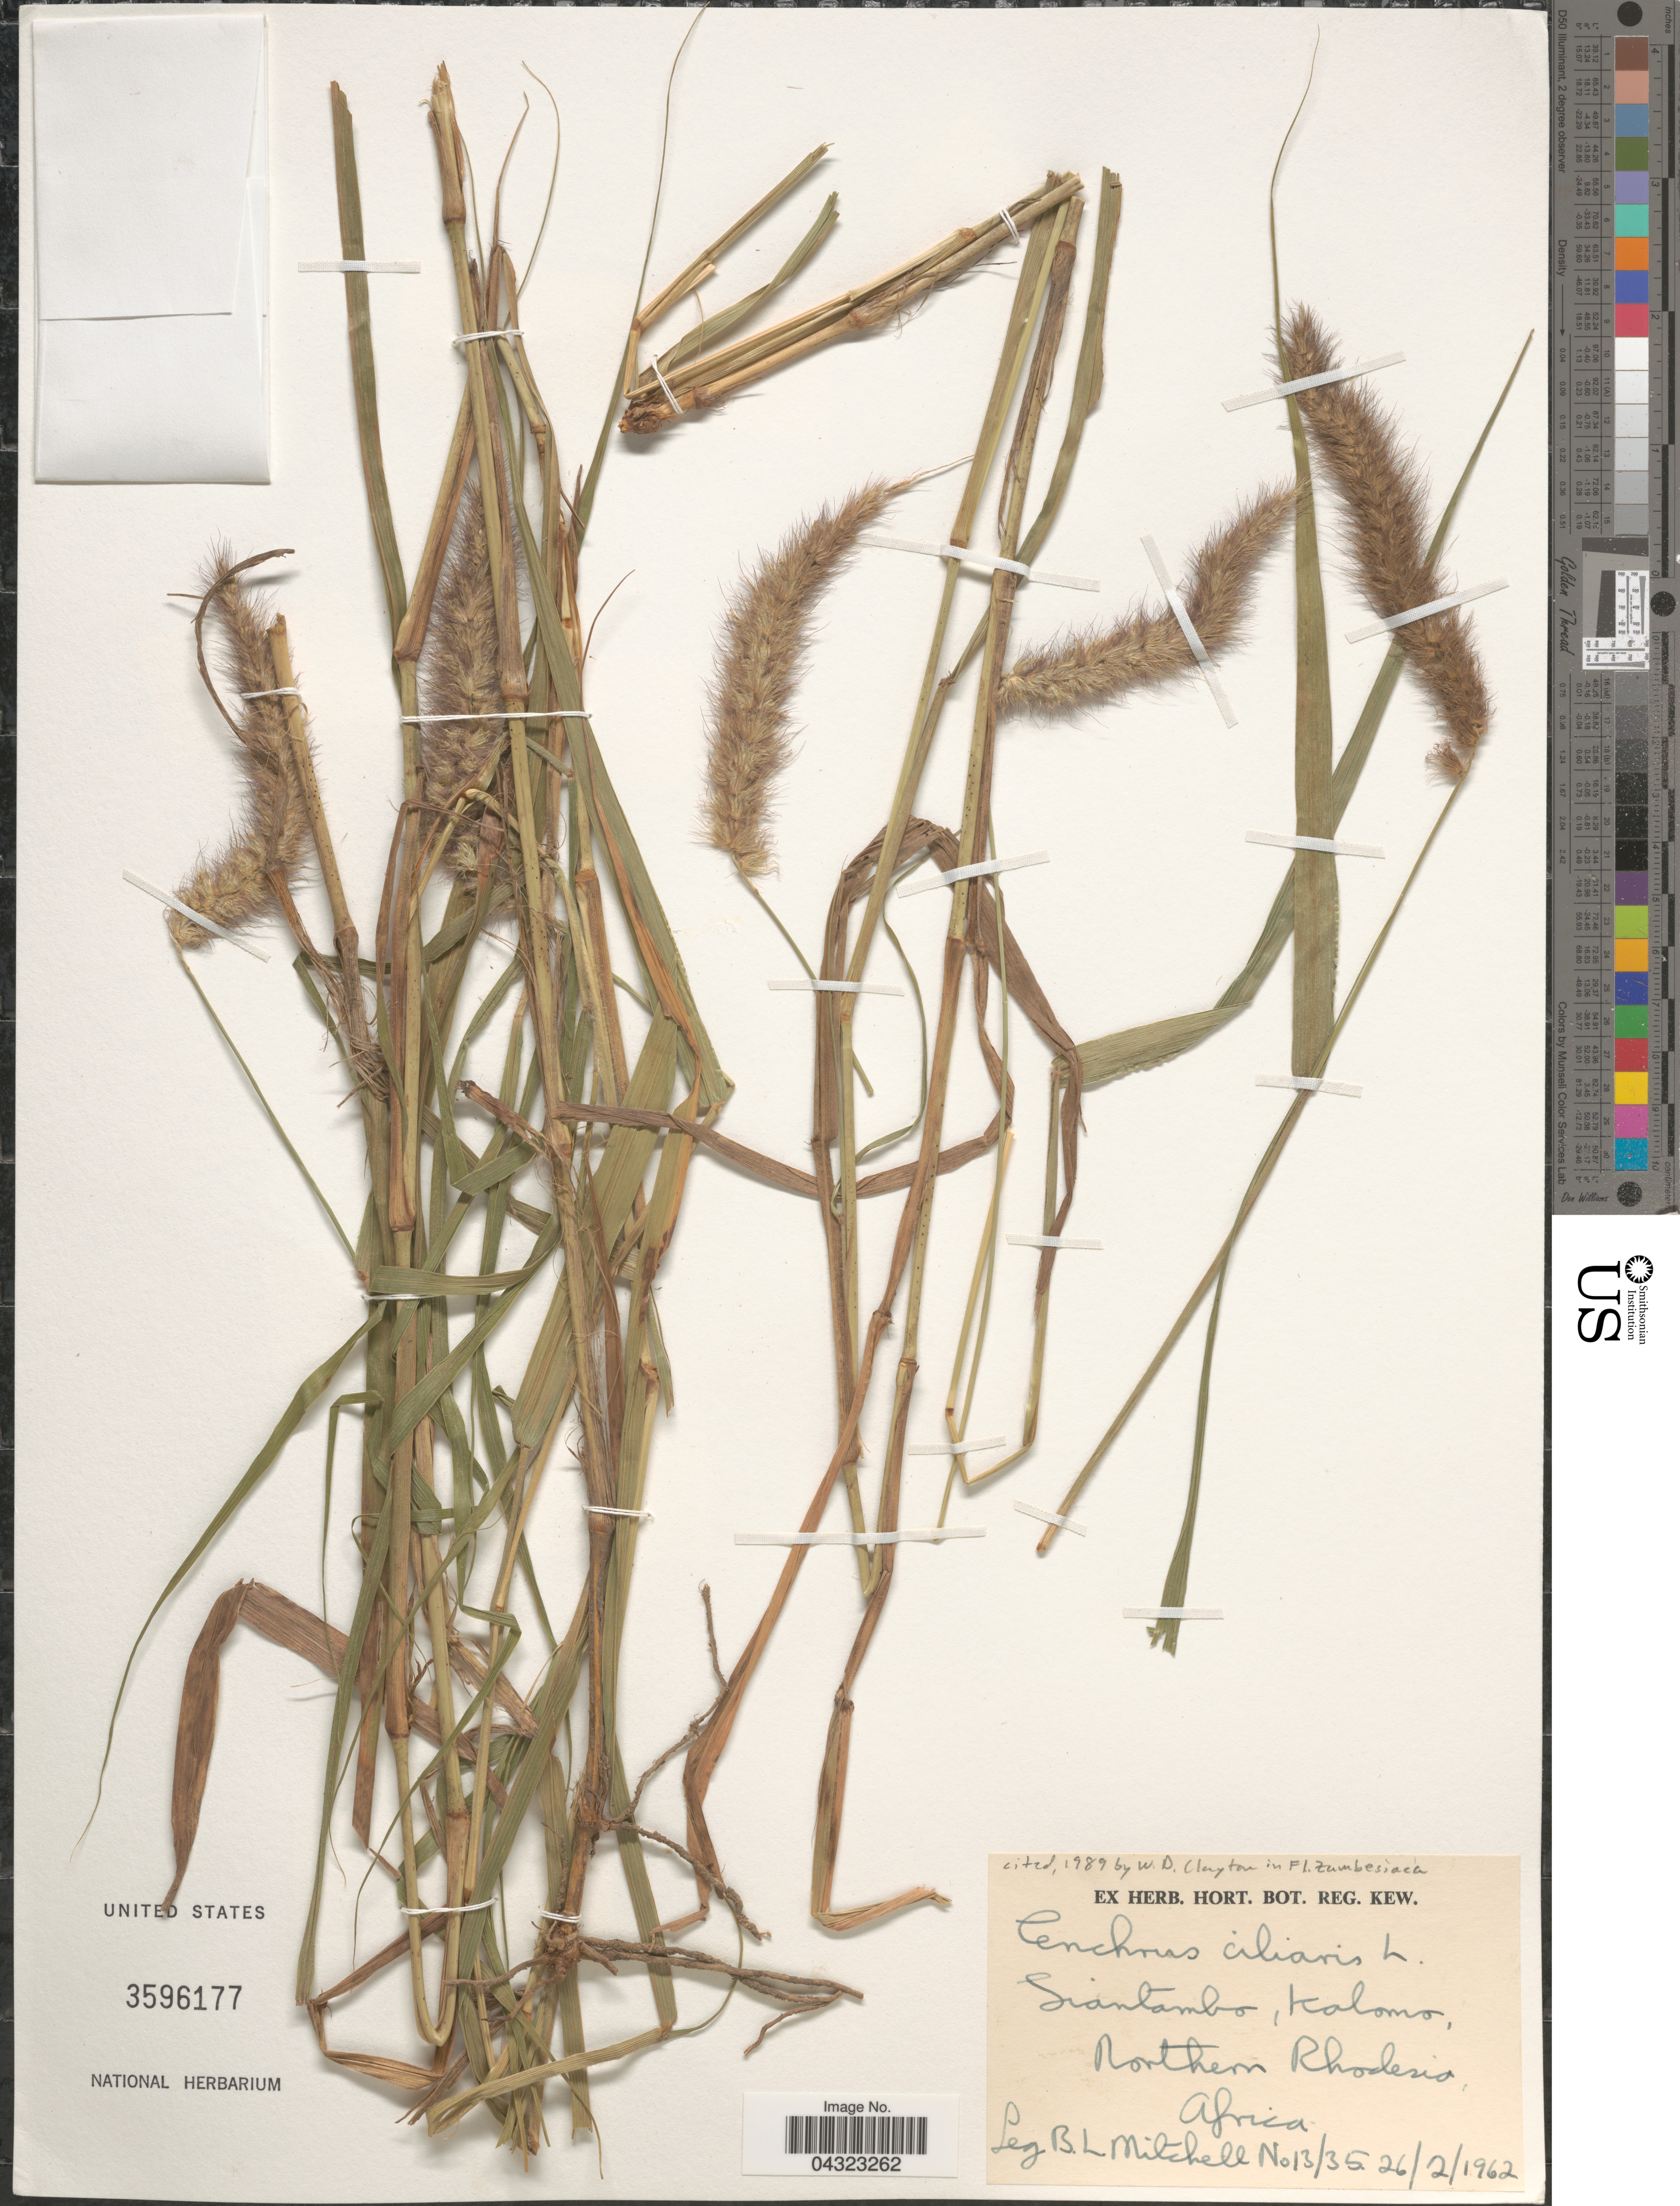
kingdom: Plantae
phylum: Tracheophyta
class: Liliopsida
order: Poales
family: Poaceae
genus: Cenchrus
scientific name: Cenchrus ciliaris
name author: L.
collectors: B. Mitchell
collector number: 13/35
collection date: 1962-02-26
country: Zambia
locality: Siantambo, Kalomo, Northern Rhodesia.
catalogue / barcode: US 3596177